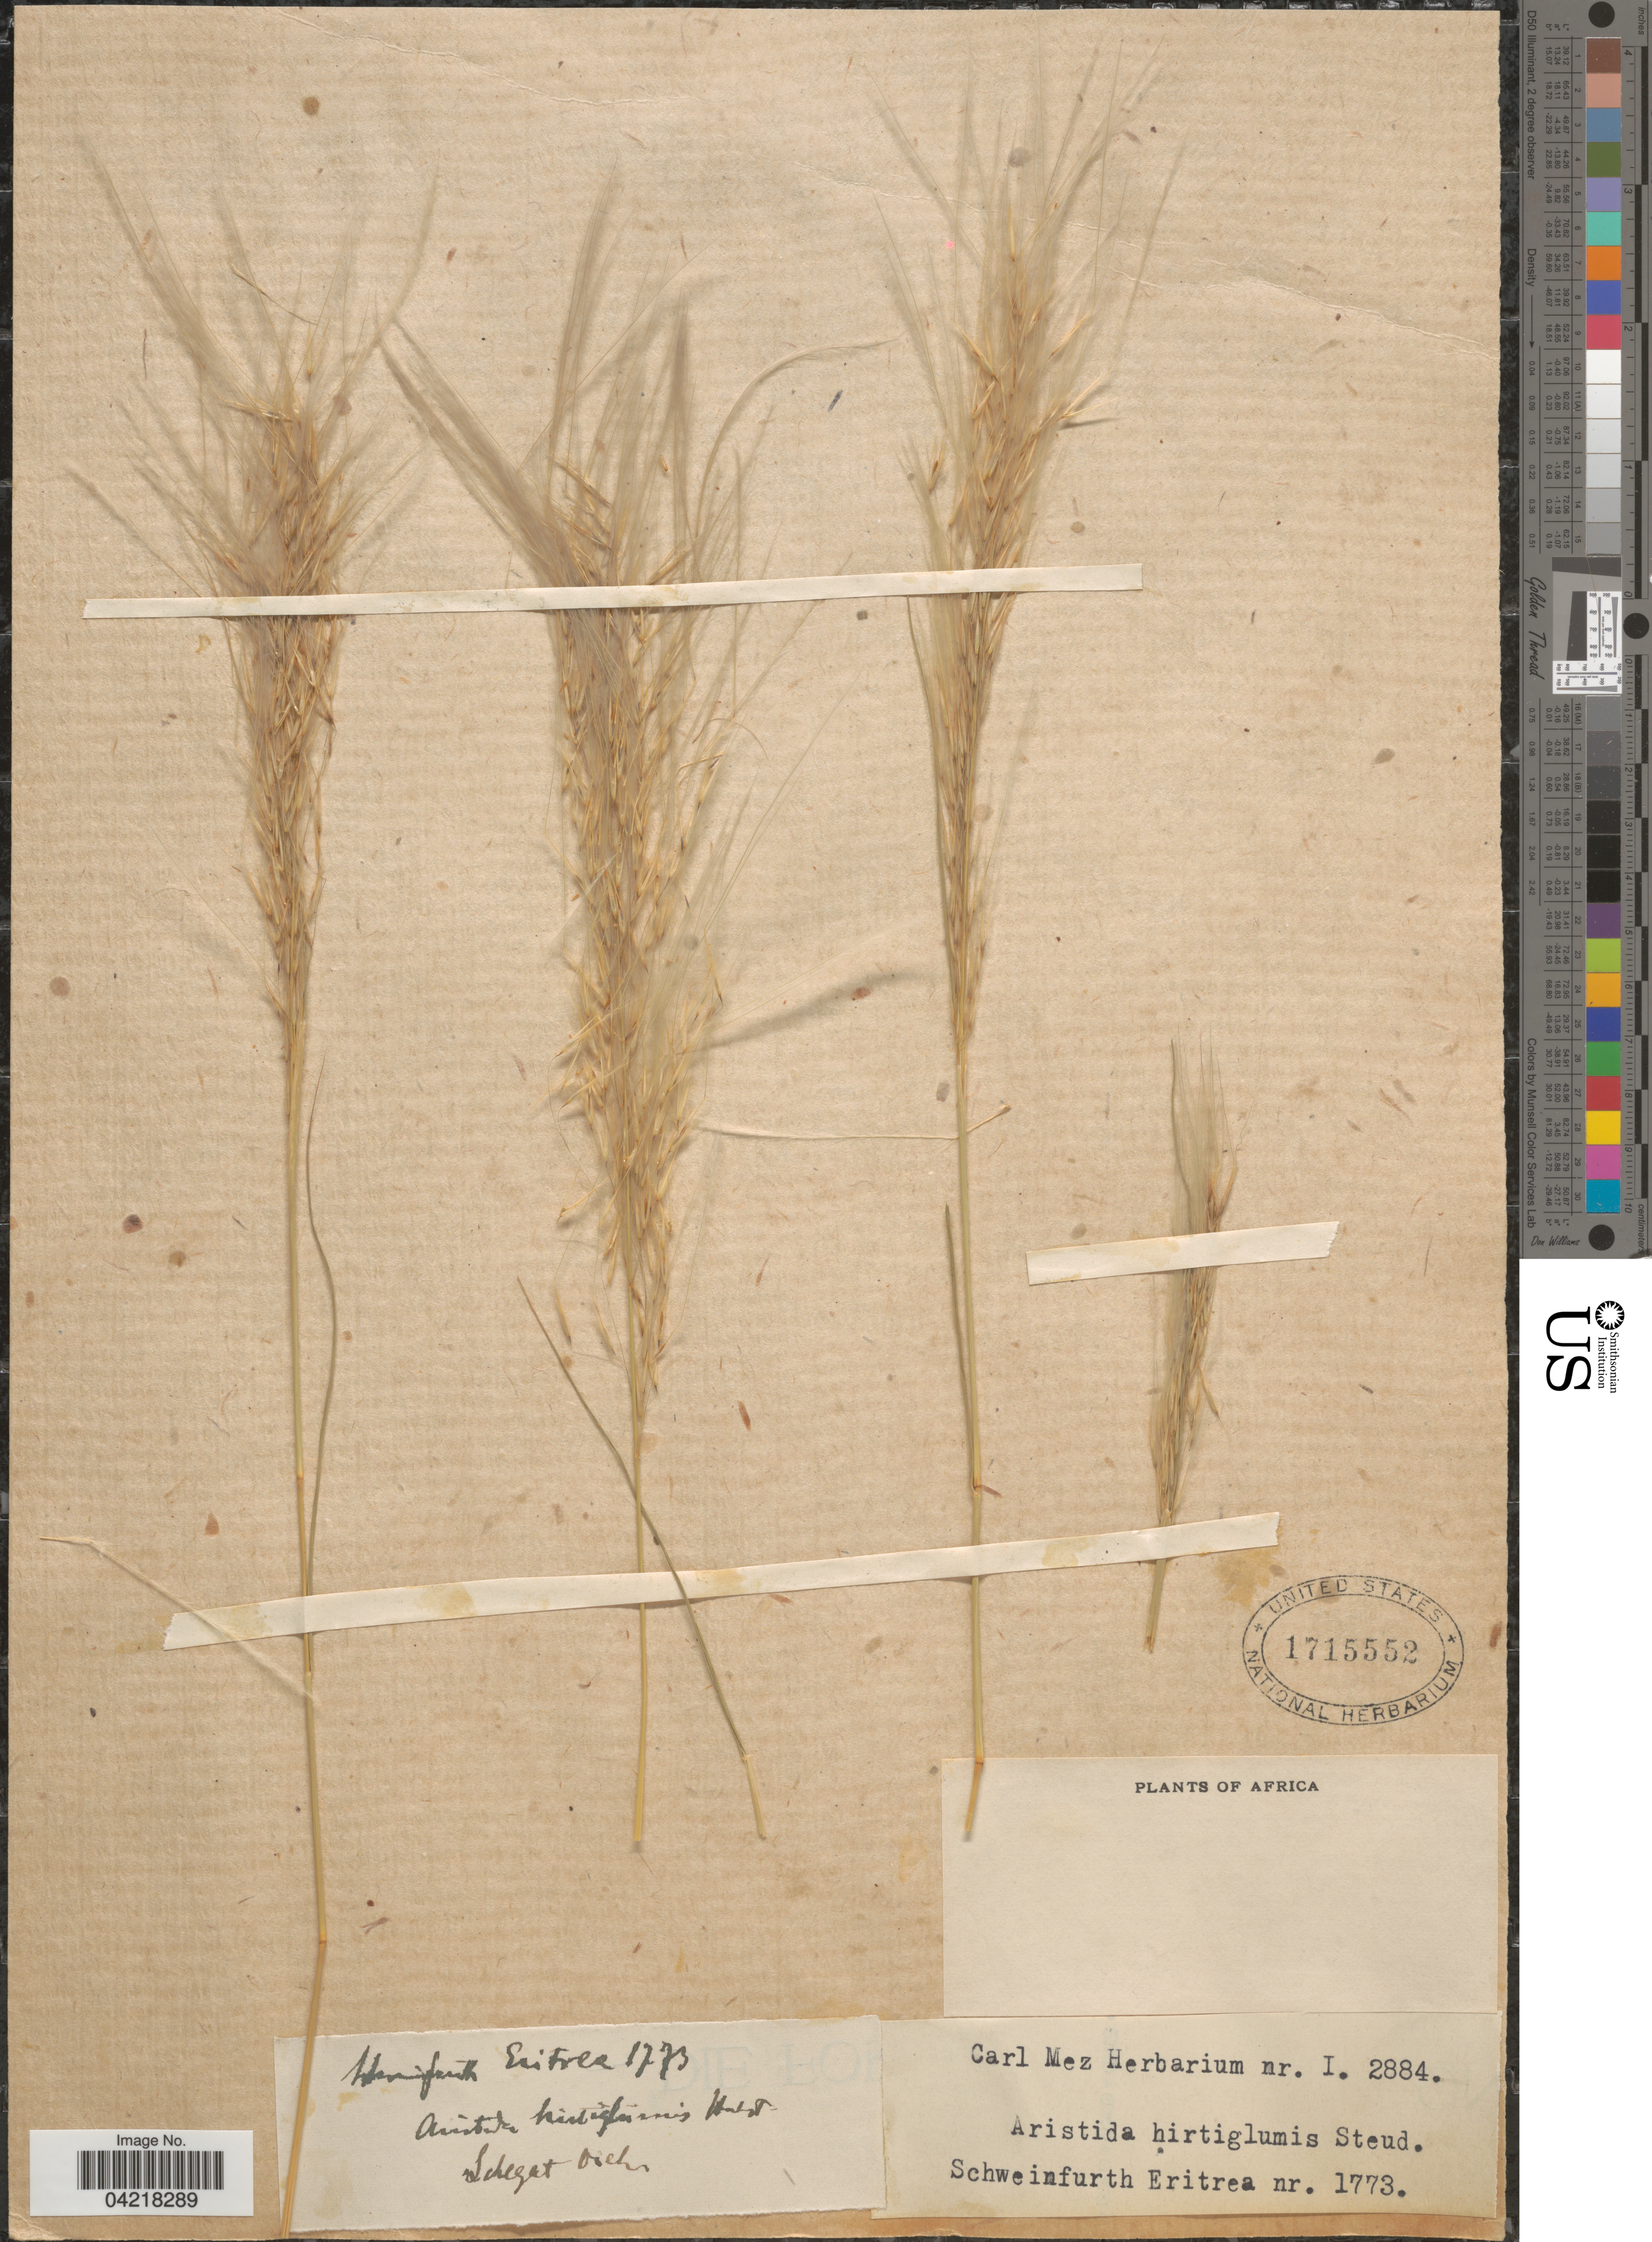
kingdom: Plantae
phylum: Tracheophyta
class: Liliopsida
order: Poales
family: Poaceae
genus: Stipagrostis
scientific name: Stipagrostis hirtigluma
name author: (Steud. ex Trin. & Rupr.) De Winter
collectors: Schweinfurth, --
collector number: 1773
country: Eritrea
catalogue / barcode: US 1715552